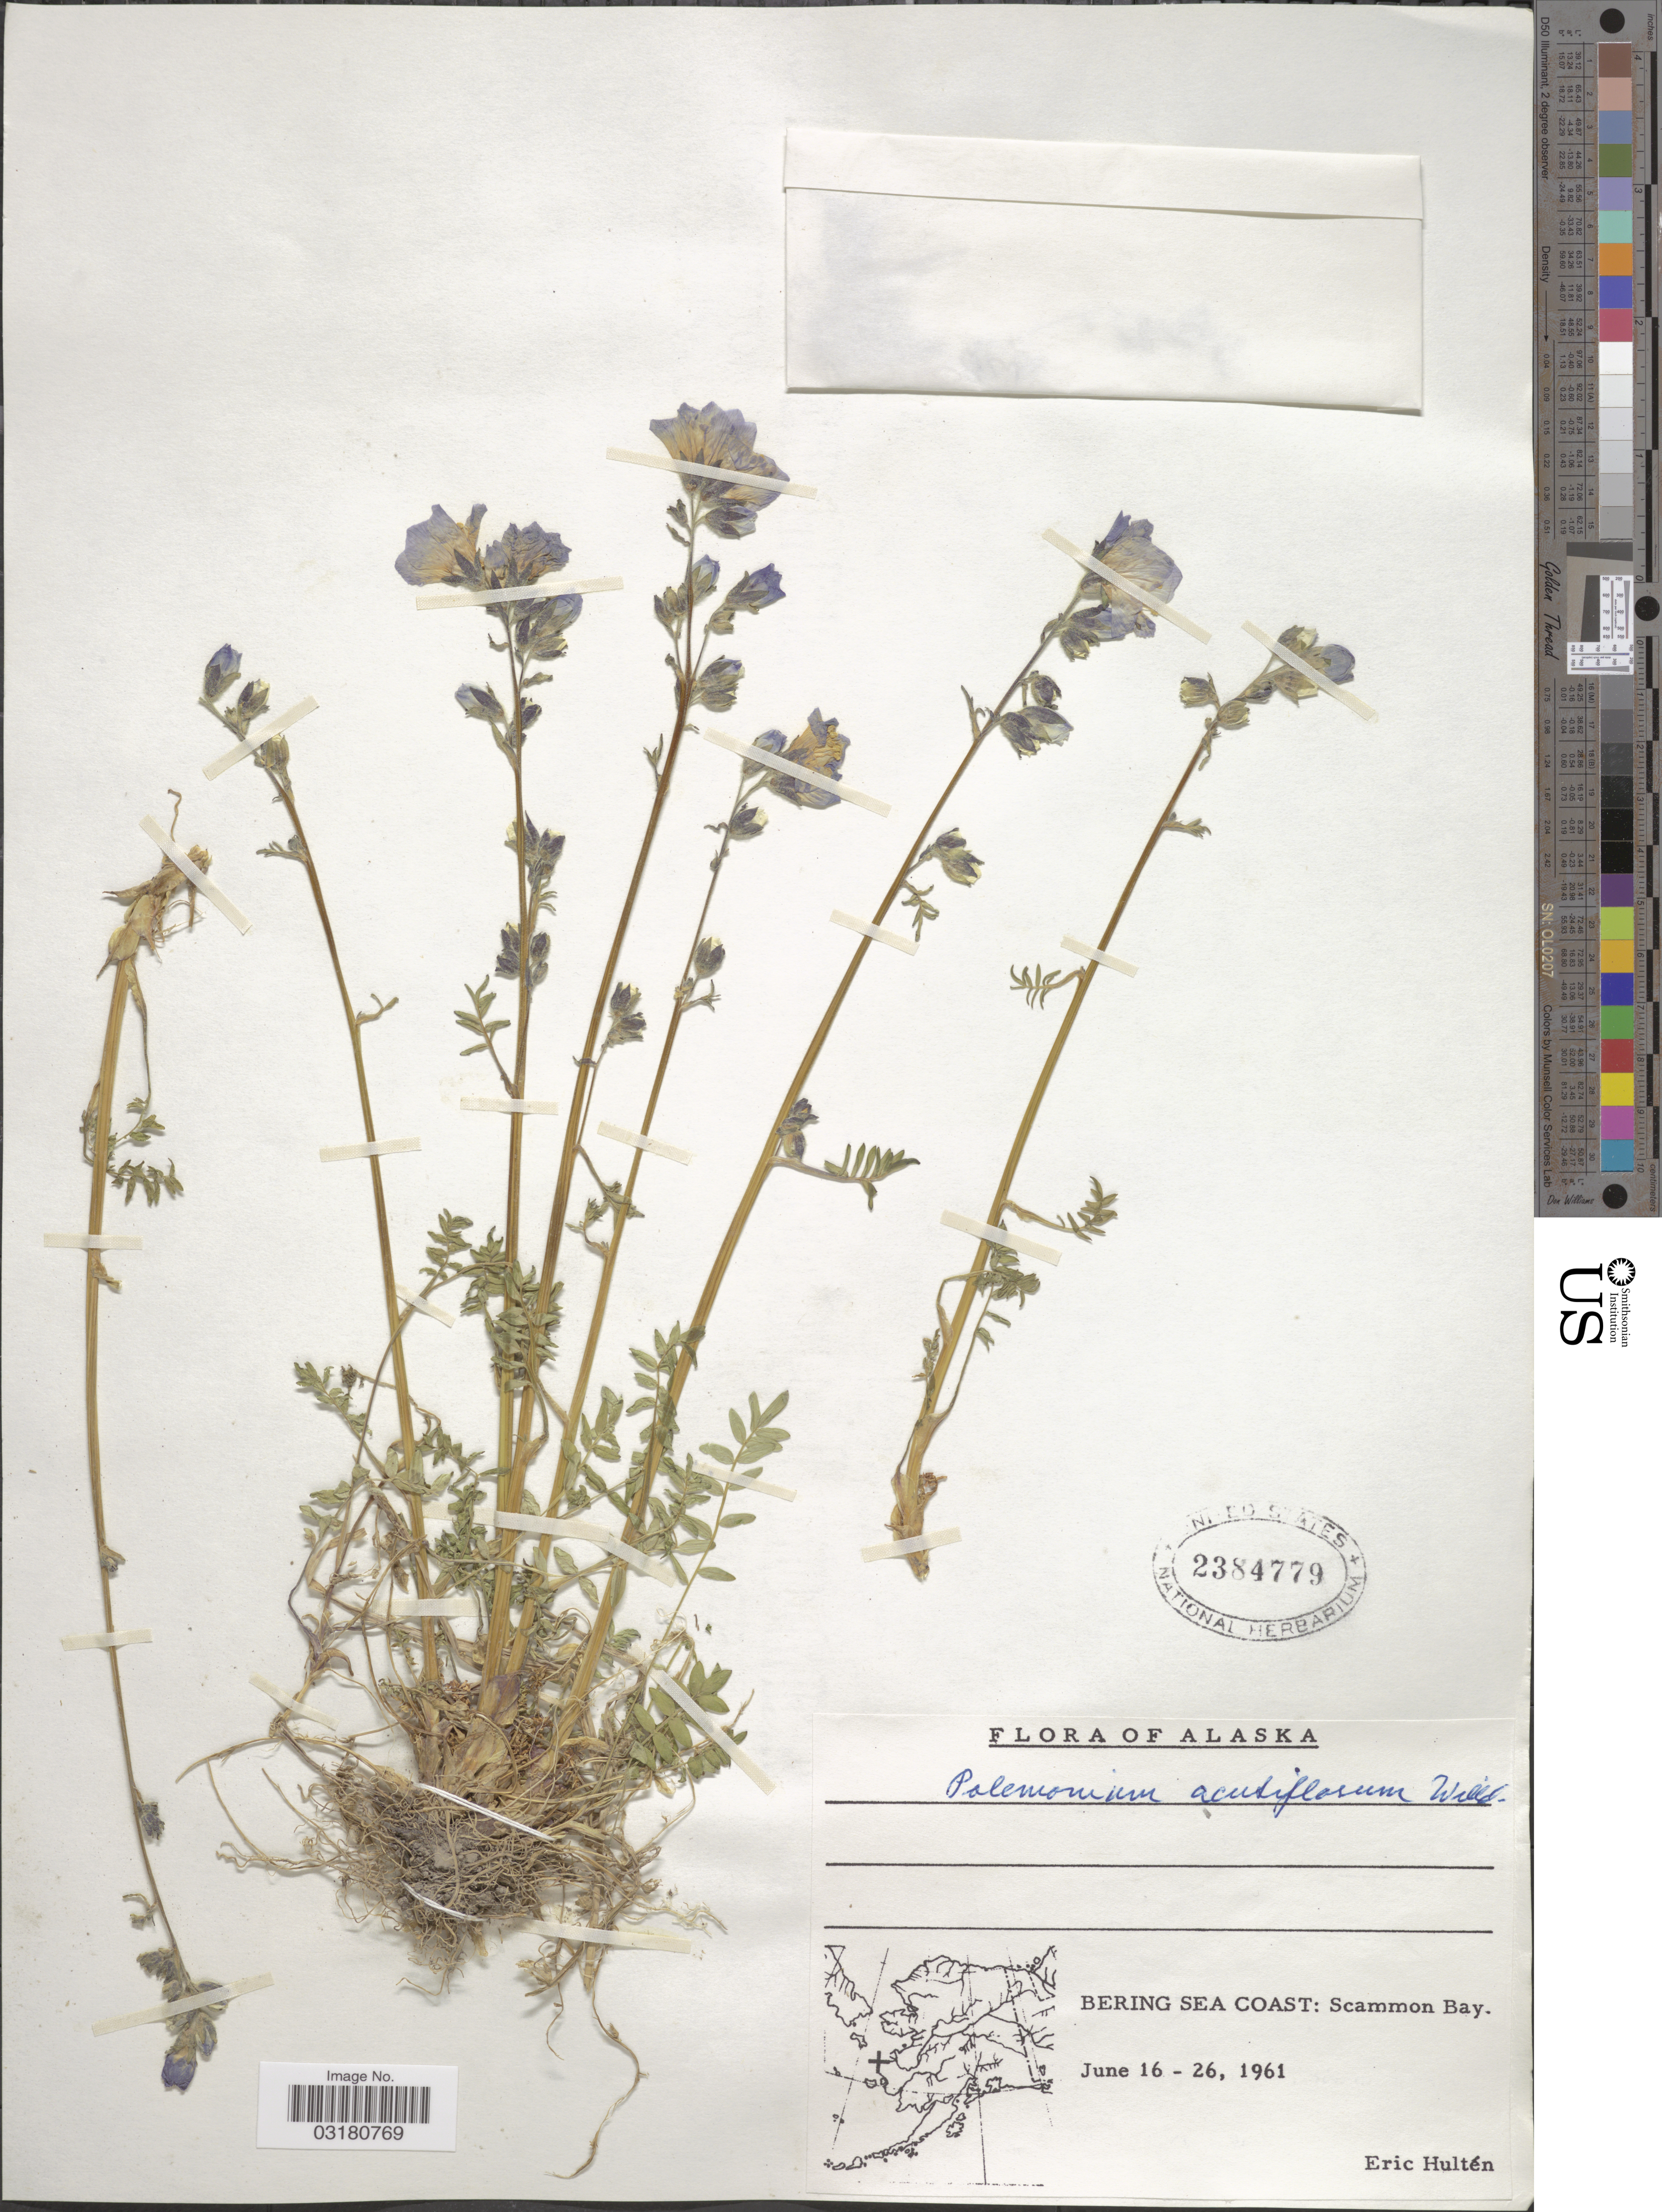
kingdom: Plantae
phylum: Tracheophyta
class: Magnoliopsida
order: Ericales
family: Polemoniaceae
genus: Polemonium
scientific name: Polemonium acutiflorum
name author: Willd. ex Roem. & Schult.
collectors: E. G. Hultén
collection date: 1961-06-16/1961-06-26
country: United States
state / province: Alaska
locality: Bering Sea Coast: Scammon Bay.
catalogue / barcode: US 2384779